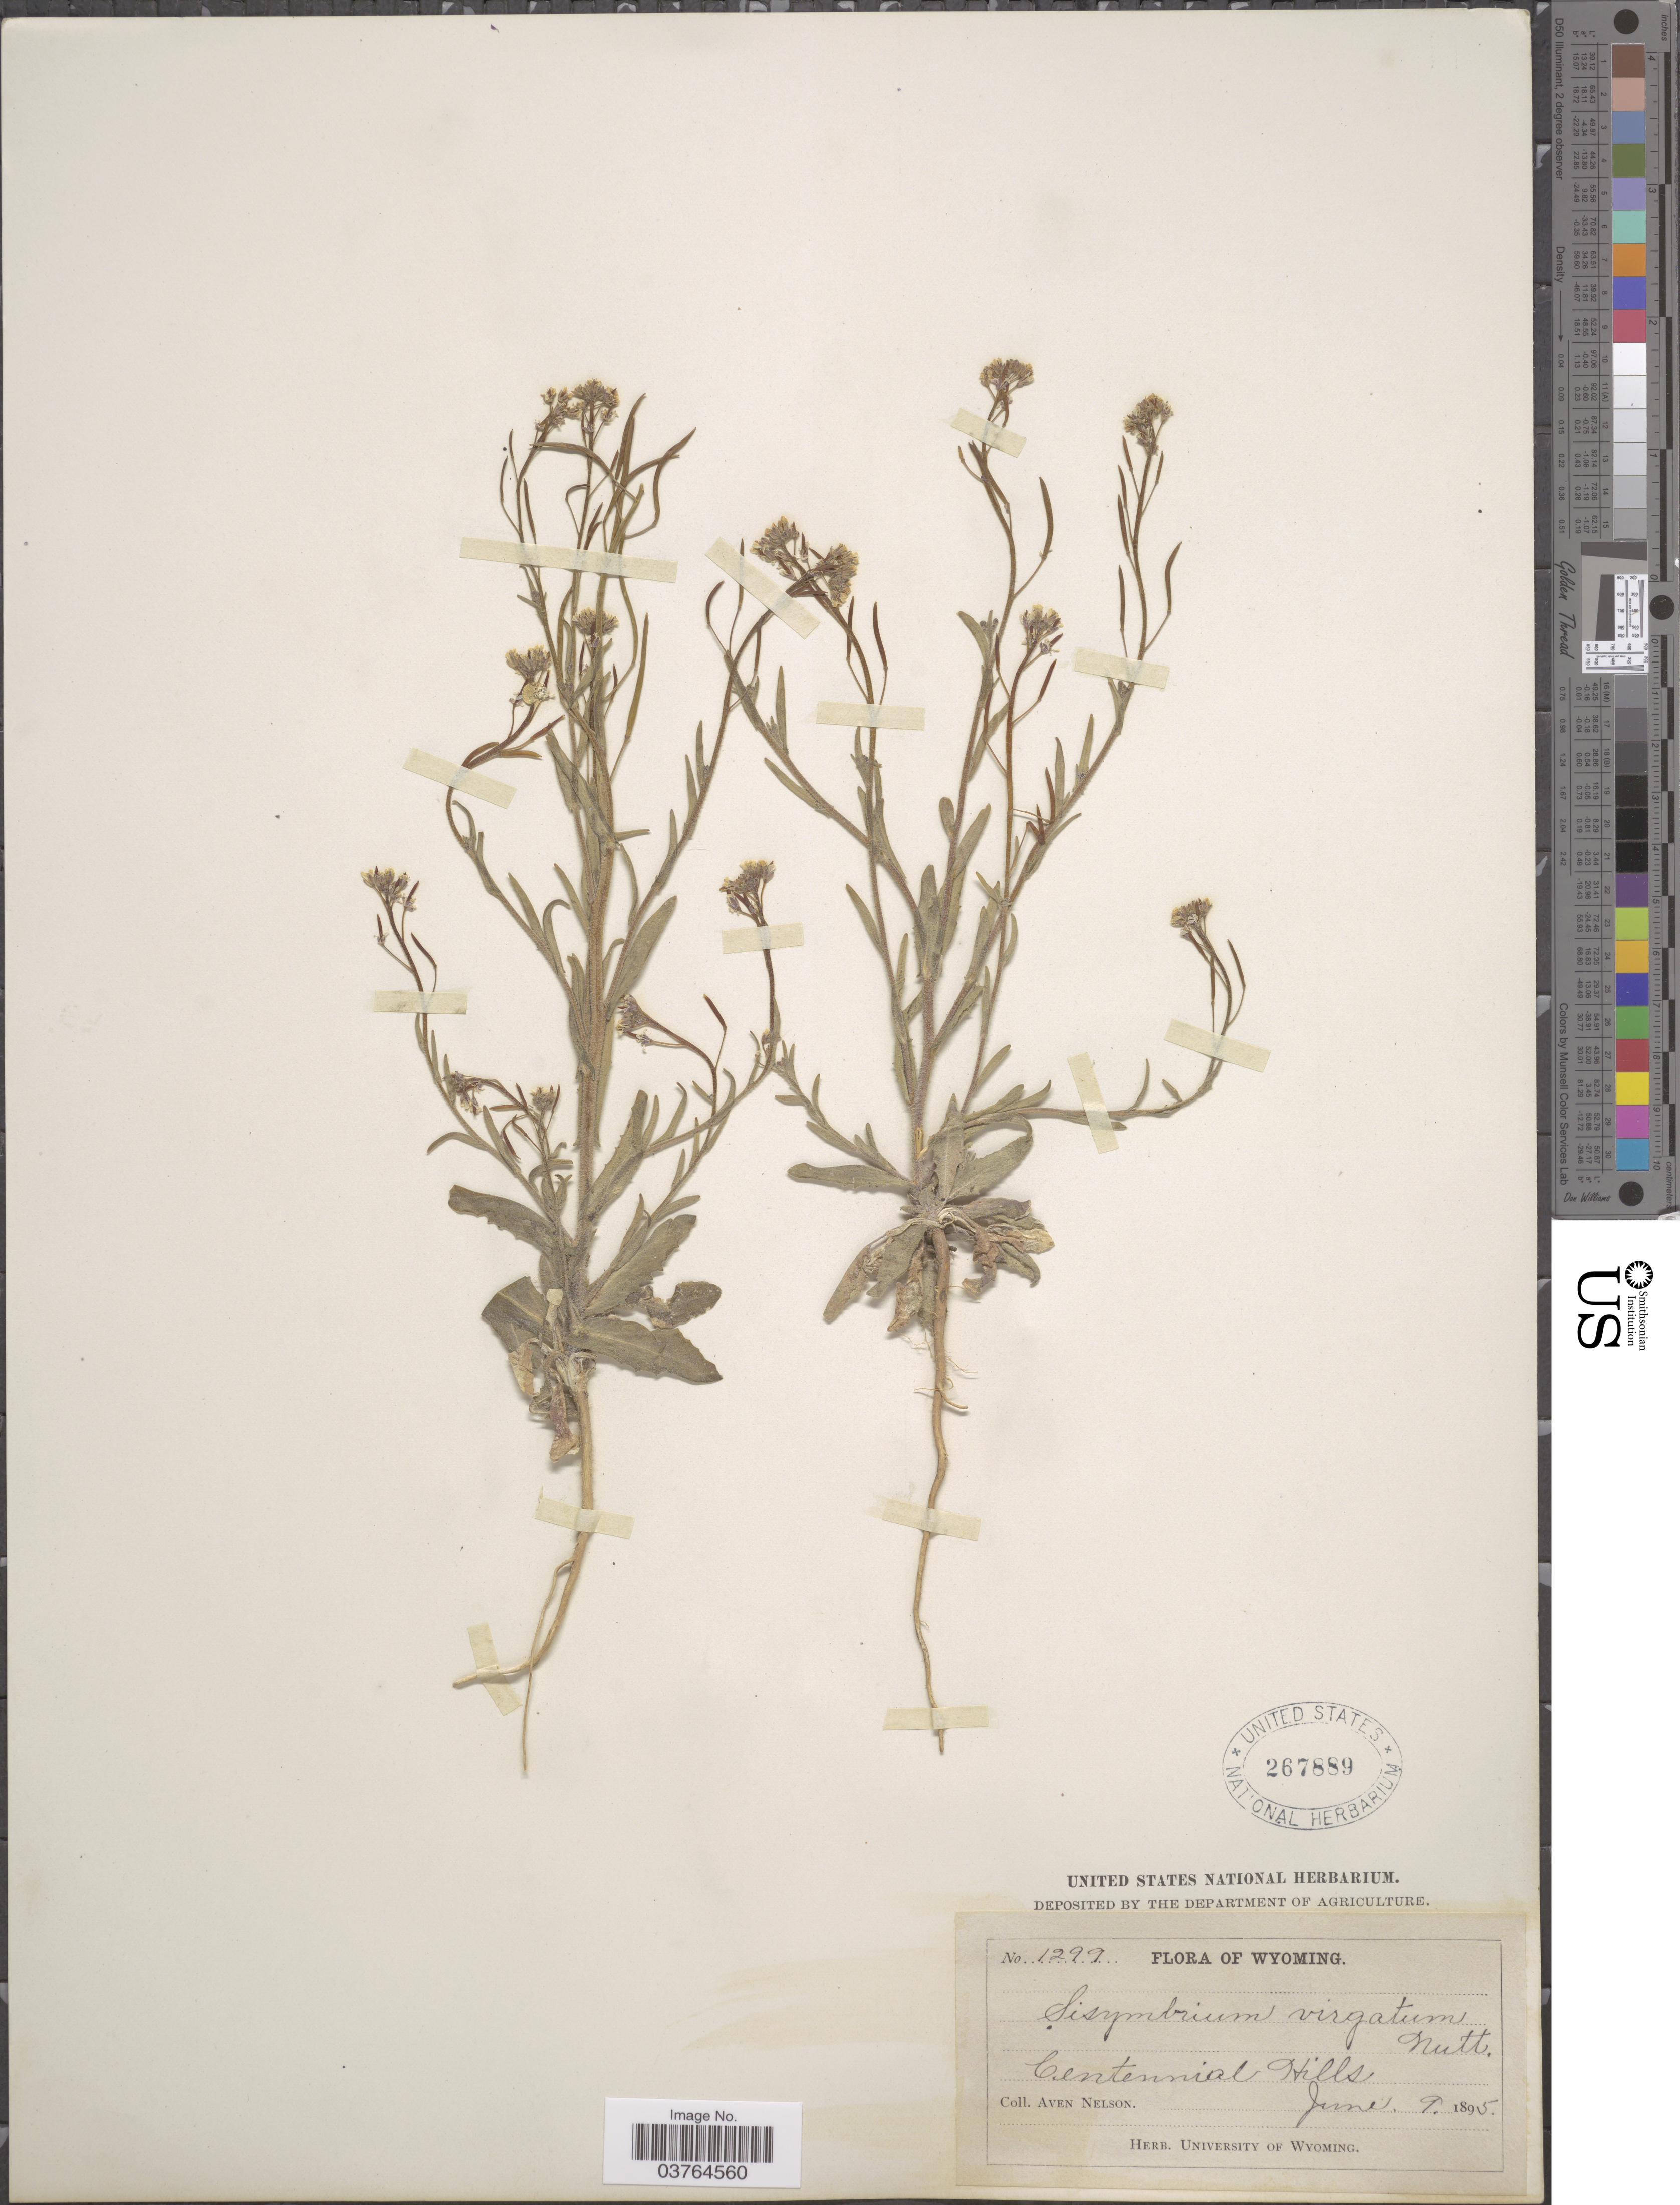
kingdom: Plantae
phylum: Tracheophyta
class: Magnoliopsida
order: Brassicales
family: Brassicaceae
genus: Transberingia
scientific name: Transberingia bursifolia subsp. virgata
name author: (Nutt.) Al-Shehbaz & O'Kane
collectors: A. Nelson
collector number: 1299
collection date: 1895-06-09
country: United States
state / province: Wyoming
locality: Centennial Hills.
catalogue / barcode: US 267889